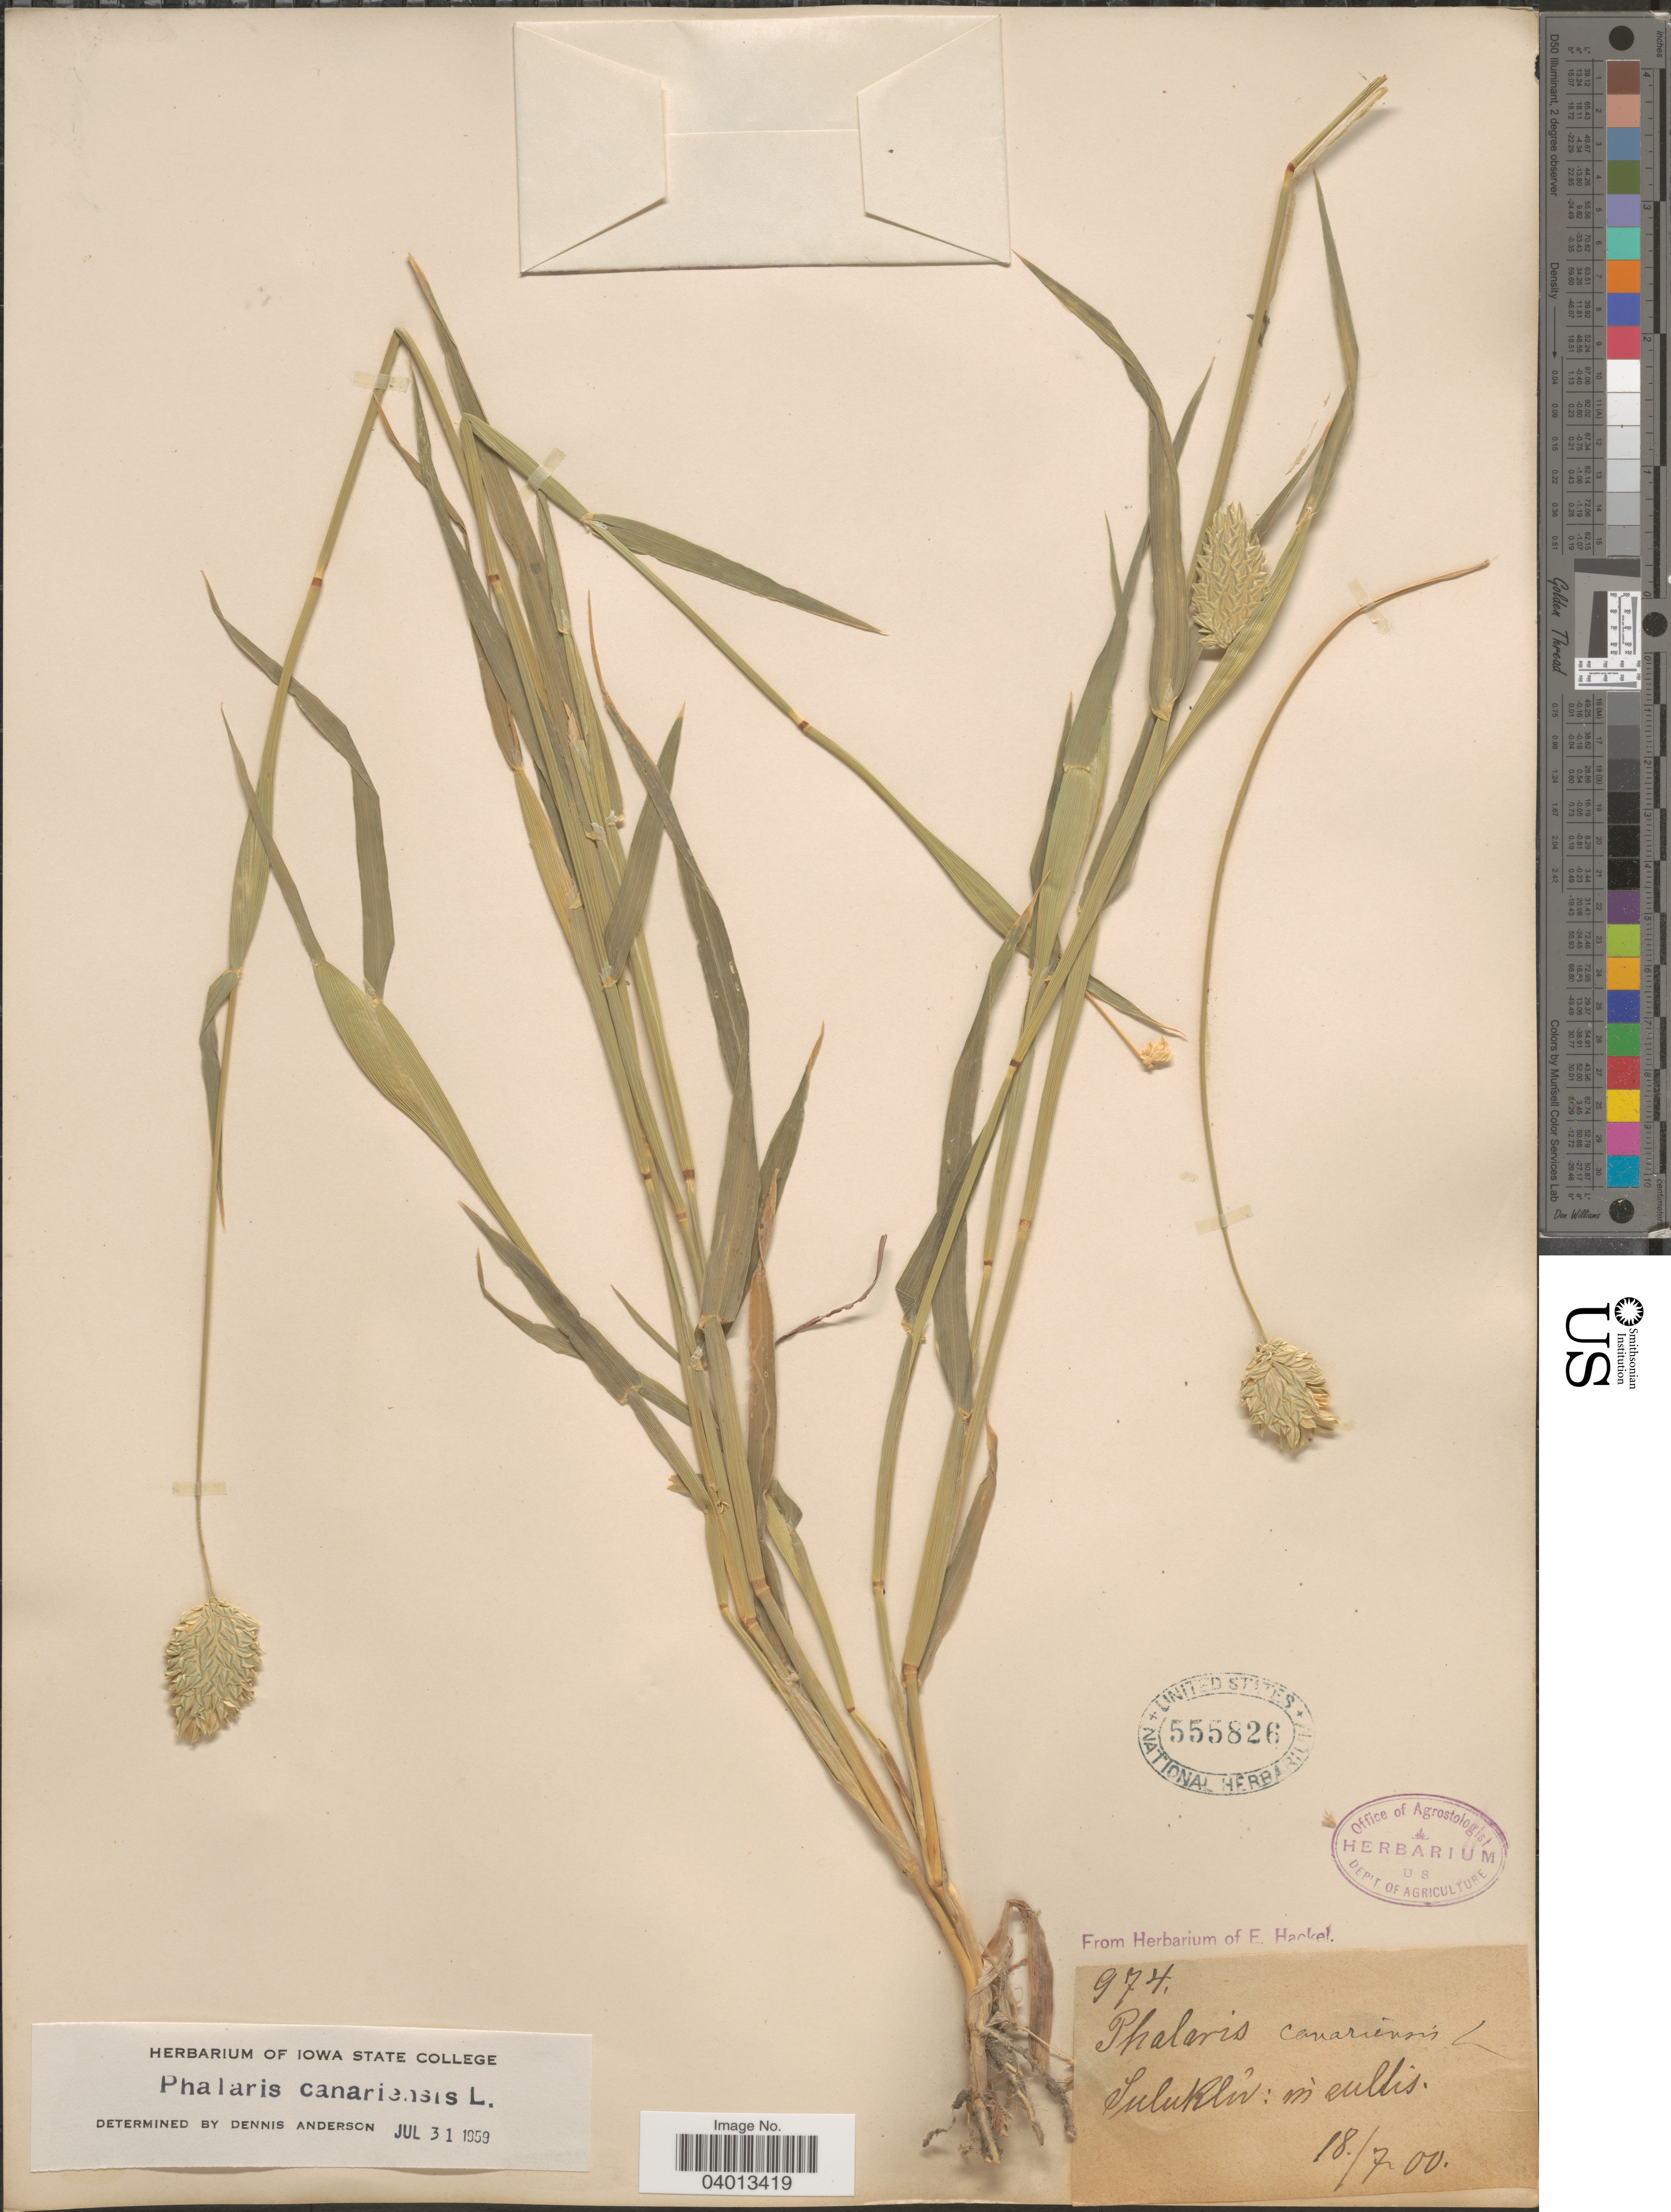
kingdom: Plantae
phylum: Tracheophyta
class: Liliopsida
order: Poales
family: Poaceae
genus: Phalaris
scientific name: Phalaris canariensis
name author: L.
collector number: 974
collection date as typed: Transcribed d/m/y: 18/7/0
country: Turkey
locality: Suluklû: in cultis.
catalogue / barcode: US 555826